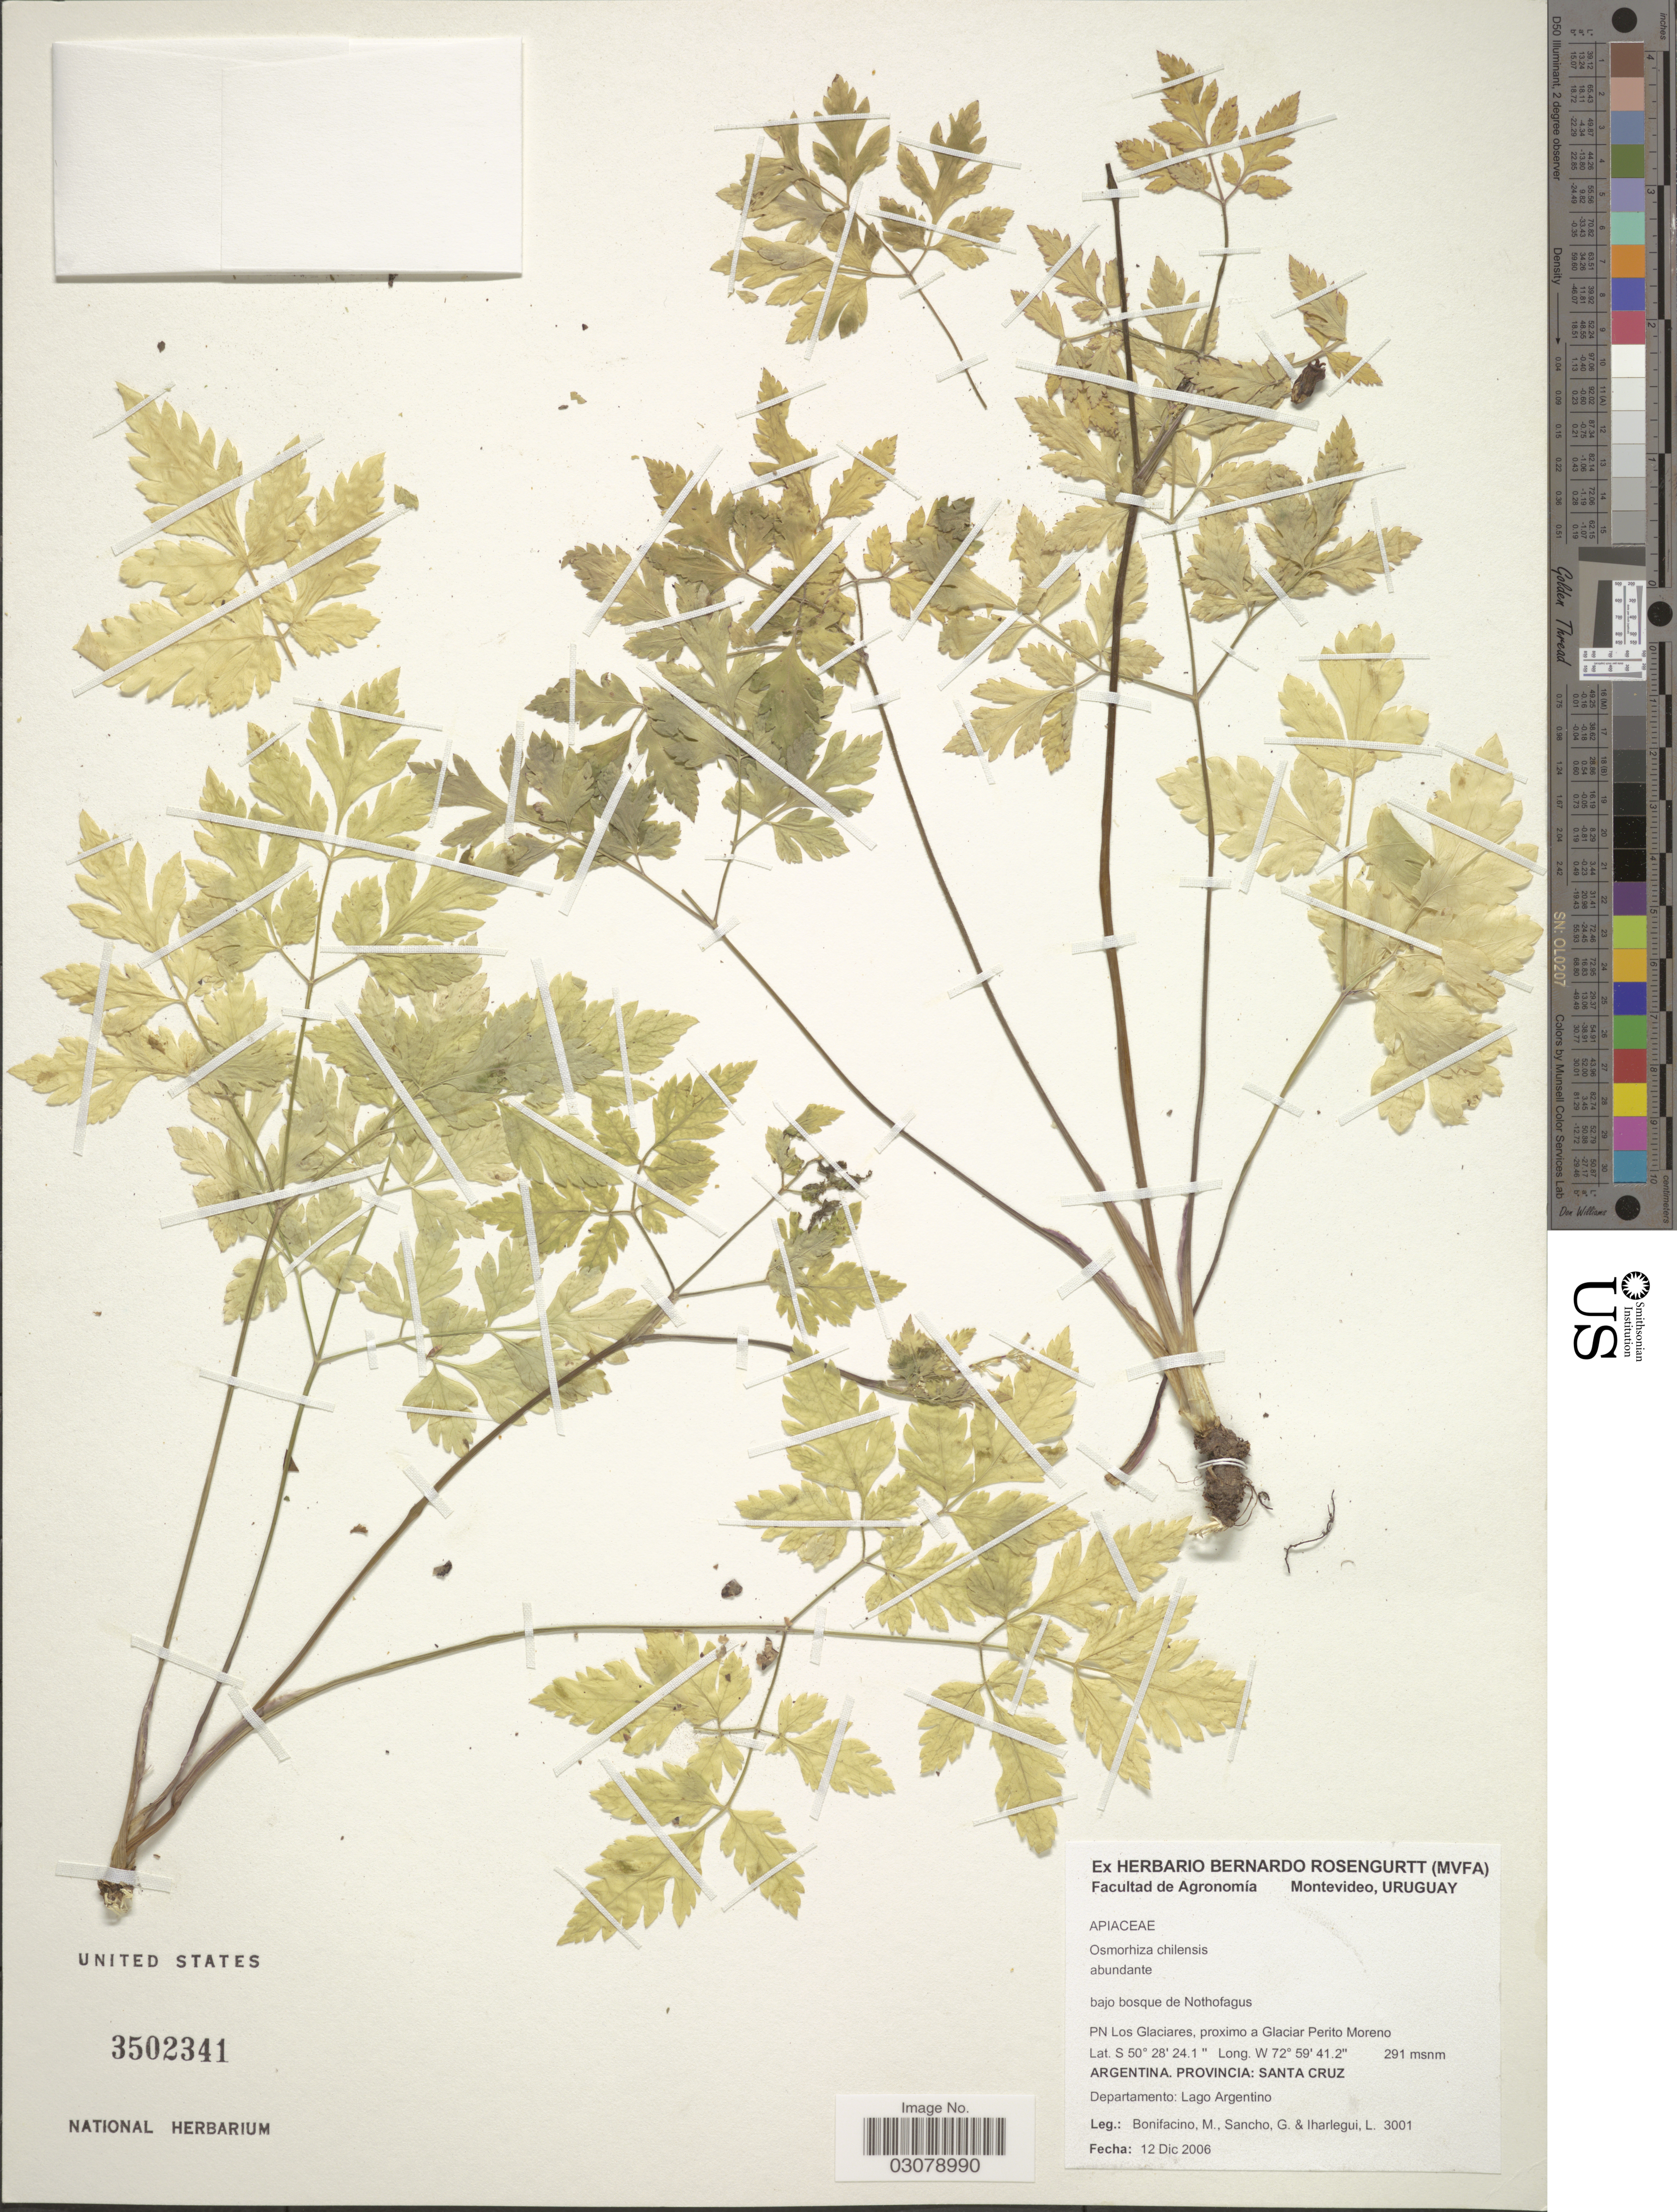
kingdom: Plantae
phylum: Tracheophyta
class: Magnoliopsida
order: Apiales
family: Apiaceae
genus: Osmorhiza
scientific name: Osmorhiza chilensis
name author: Hook. & Arn.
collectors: M. Bonifacino, G. Sancho & L. Iharlegui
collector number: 3001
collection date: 2006-12-12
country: Uruguay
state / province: Montevideo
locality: PN Los Glaciares, proximo a Glacier Perito Moreno, Provincia: Santa Cruz, Departamento: Lago Argentino.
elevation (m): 291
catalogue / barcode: US 3502341